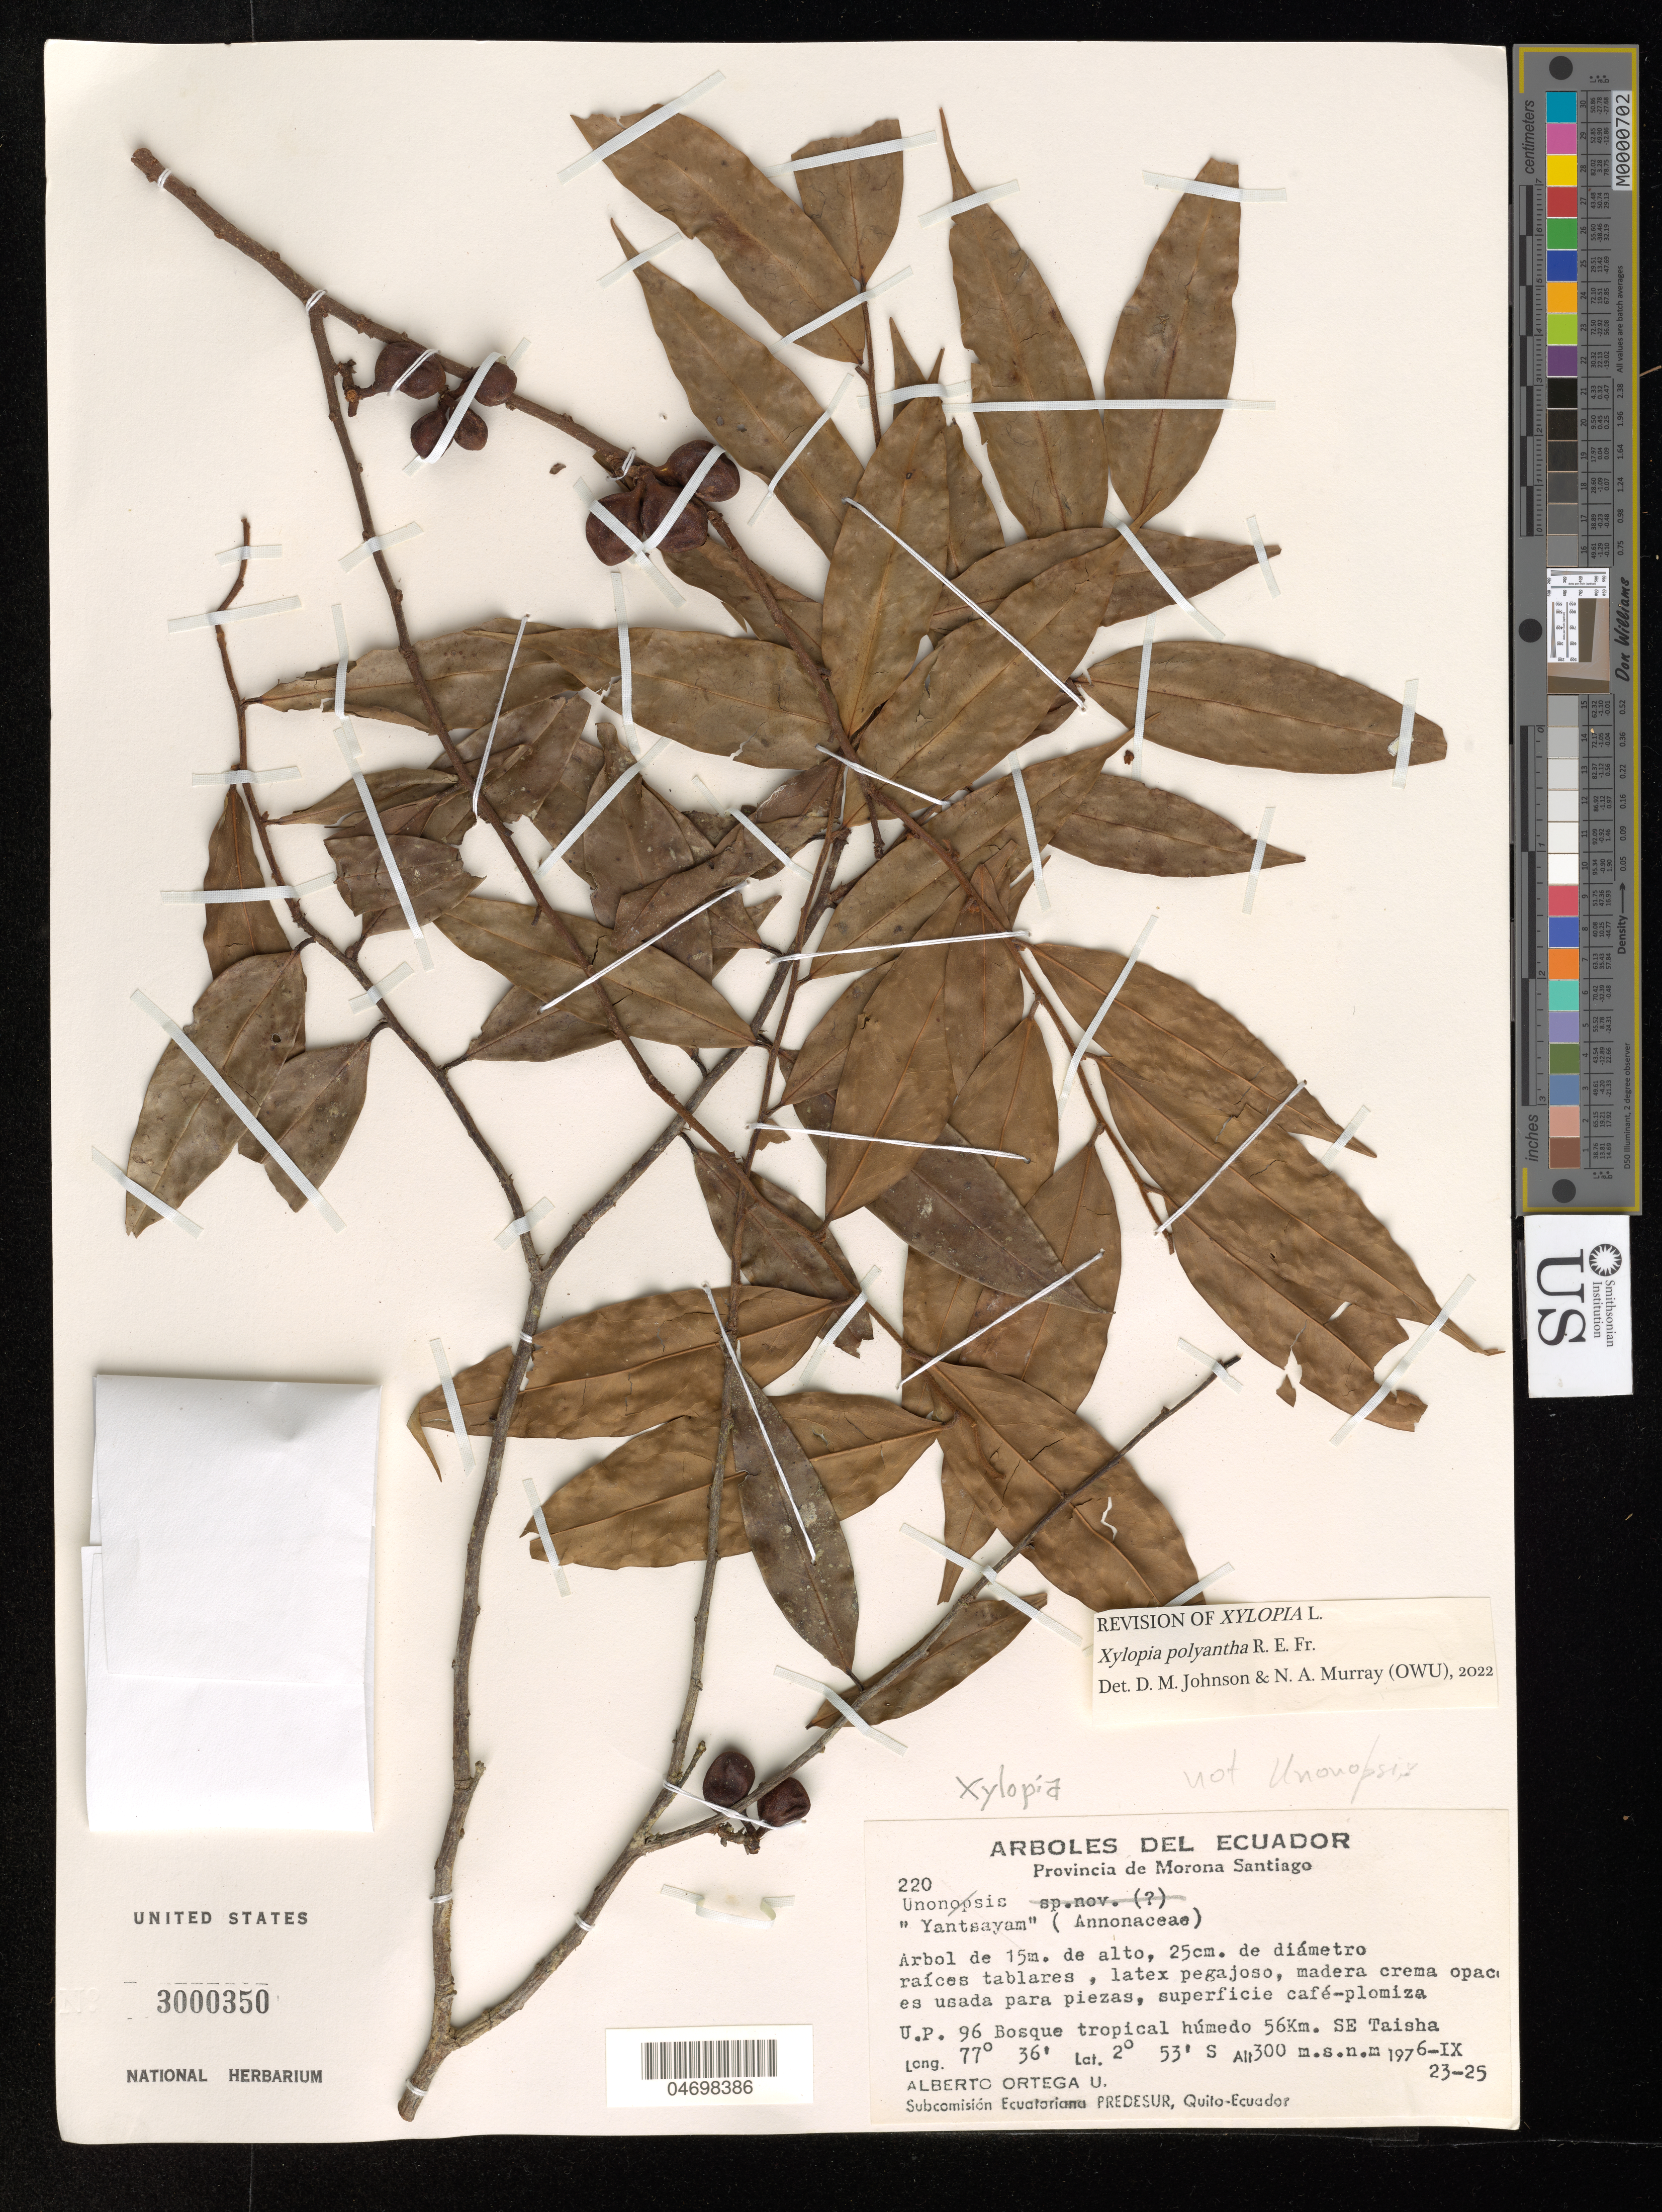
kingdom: Plantae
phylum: Tracheophyta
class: Magnoliopsida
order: Magnoliales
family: Annonaceae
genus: Xylopia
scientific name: Xylopia polyantha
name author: R.E. Fr.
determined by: Johnson, D. M.; Murray, N. A.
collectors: A. T. Ortega U.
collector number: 220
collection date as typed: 23 Sep 1976 to 25 Sep 1976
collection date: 1976-09-23/1976-09-25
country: Ecuador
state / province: Morona-Santiago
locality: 56 km SE Taisha.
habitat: Bosque tropical humedo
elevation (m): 300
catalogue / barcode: US 3000350